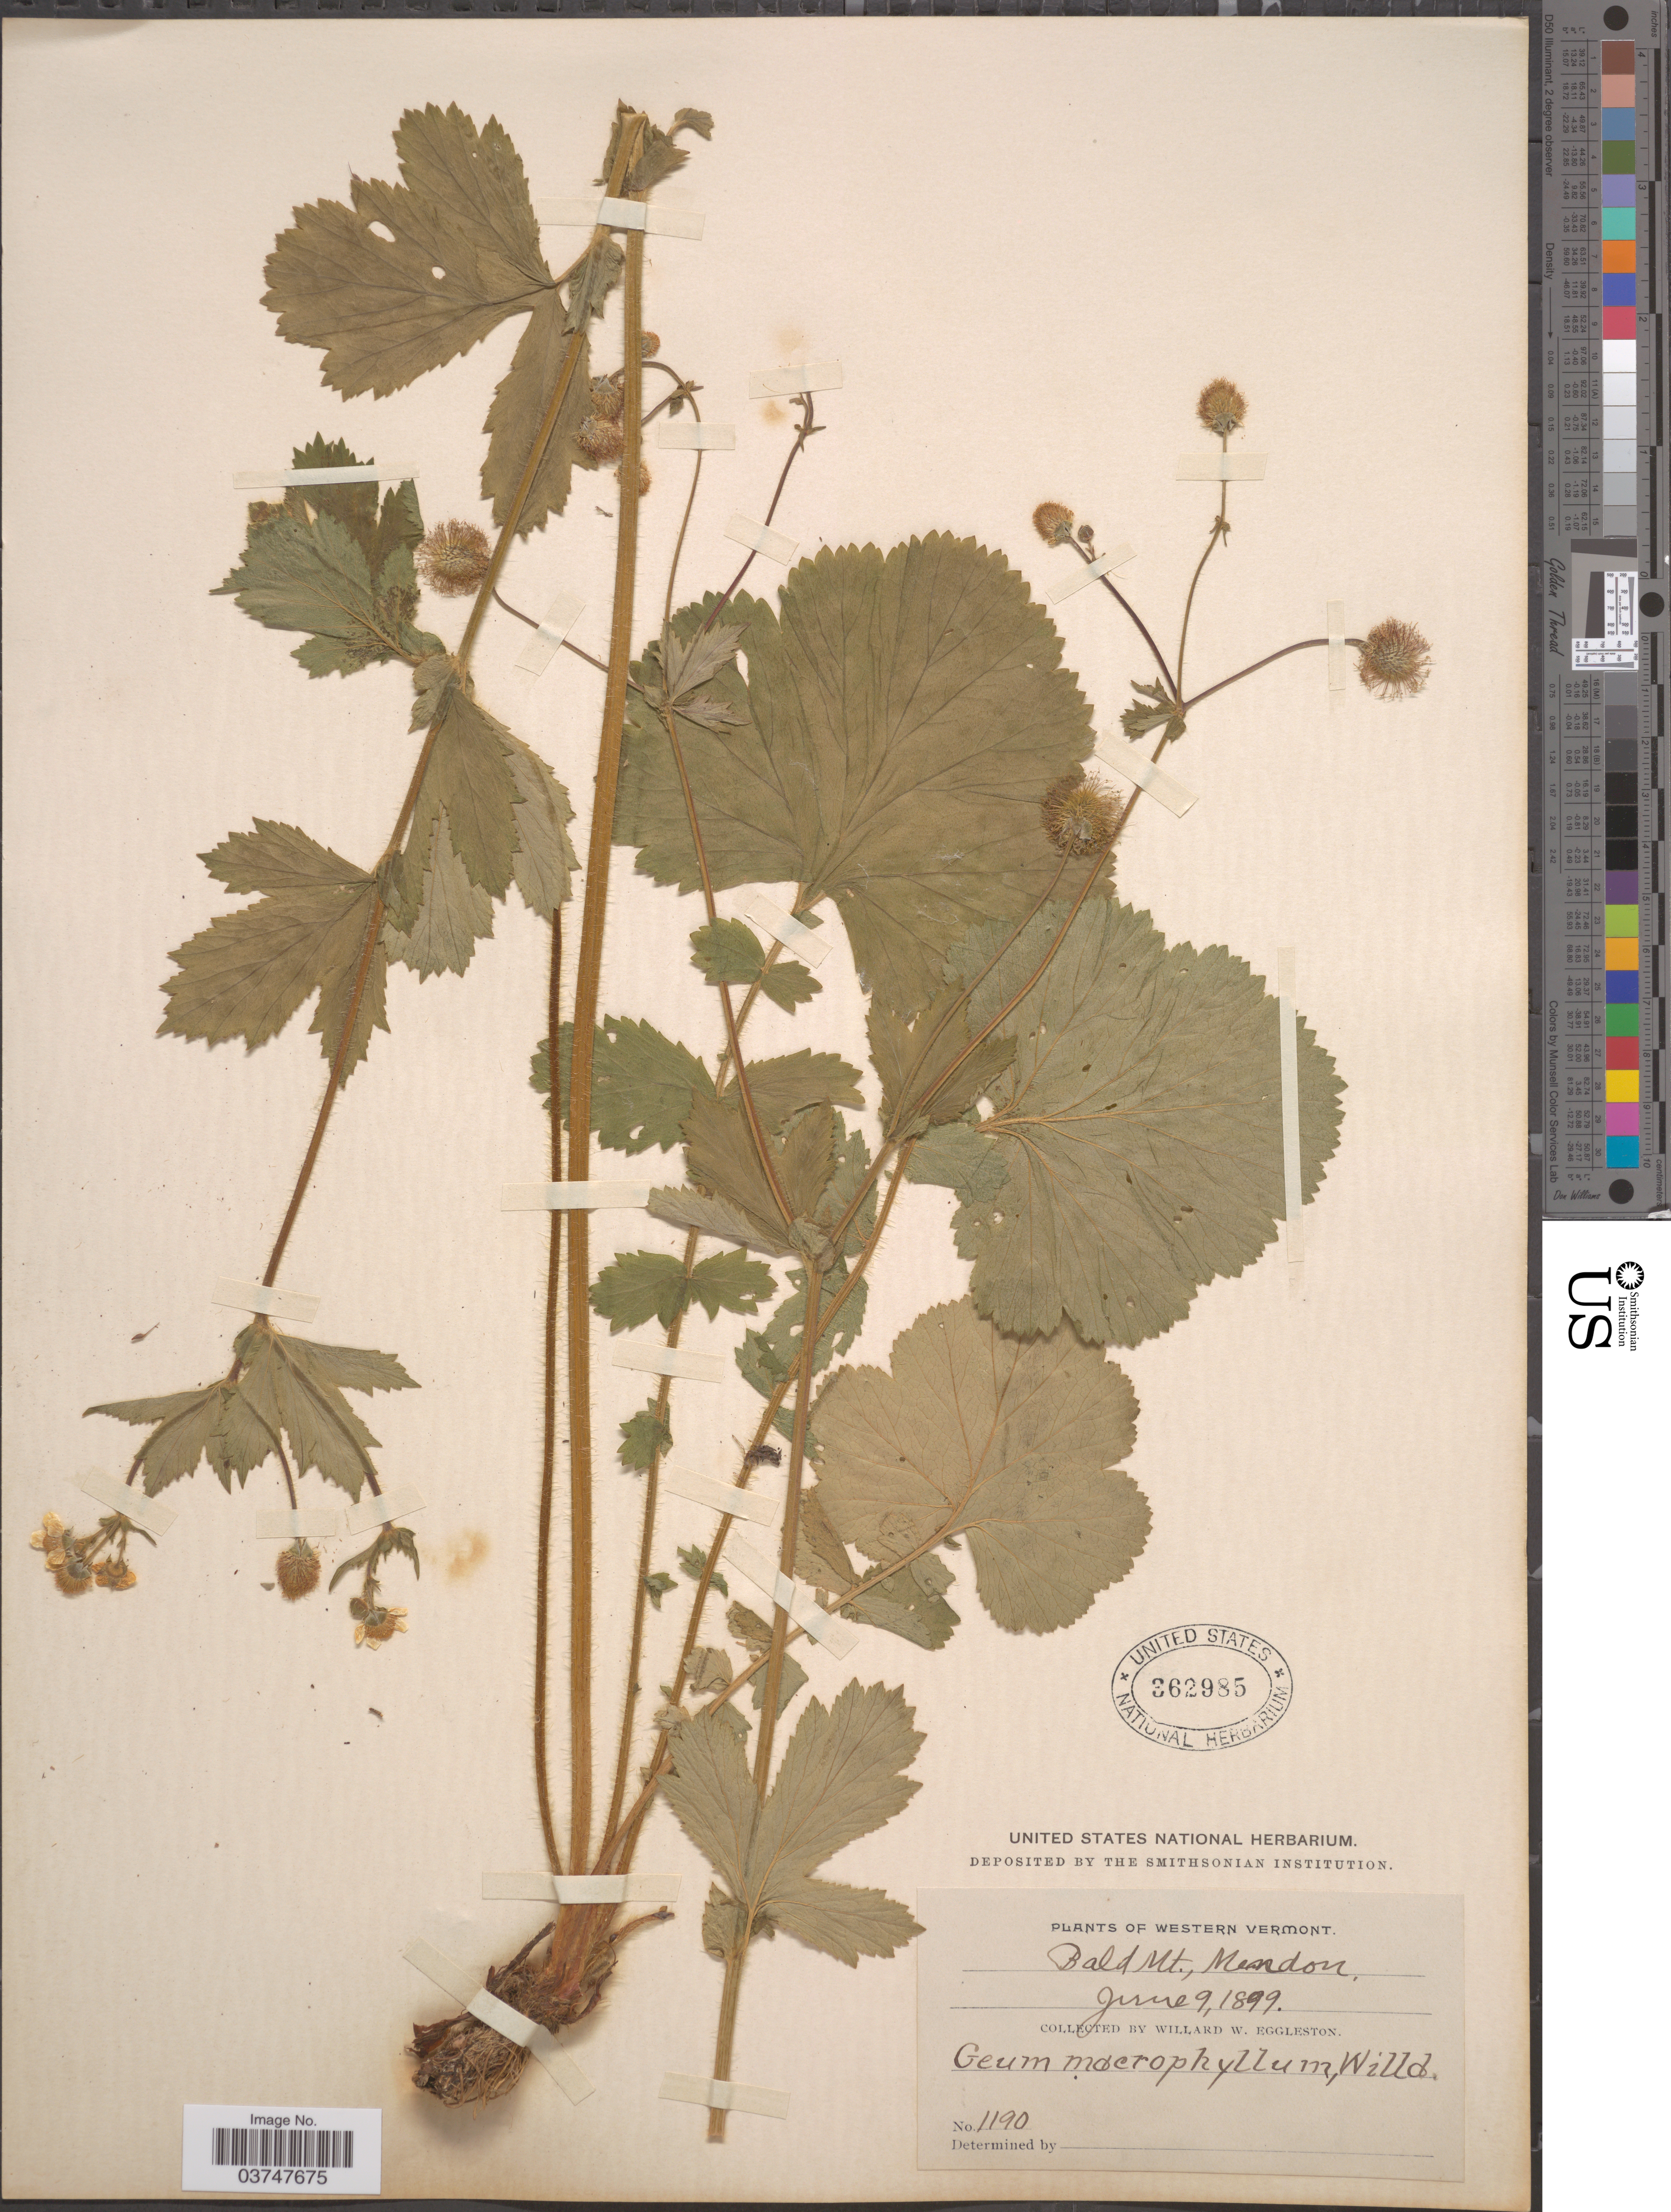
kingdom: Plantae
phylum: Tracheophyta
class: Magnoliopsida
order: Rosales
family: Rosaceae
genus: Geum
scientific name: Geum macrophyllum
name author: Willd.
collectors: W. W. Eggleston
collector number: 1190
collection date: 1899-06-09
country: United States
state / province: Vermont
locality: Western Vermont. Bald Mt., Mendon.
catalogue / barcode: US 362985